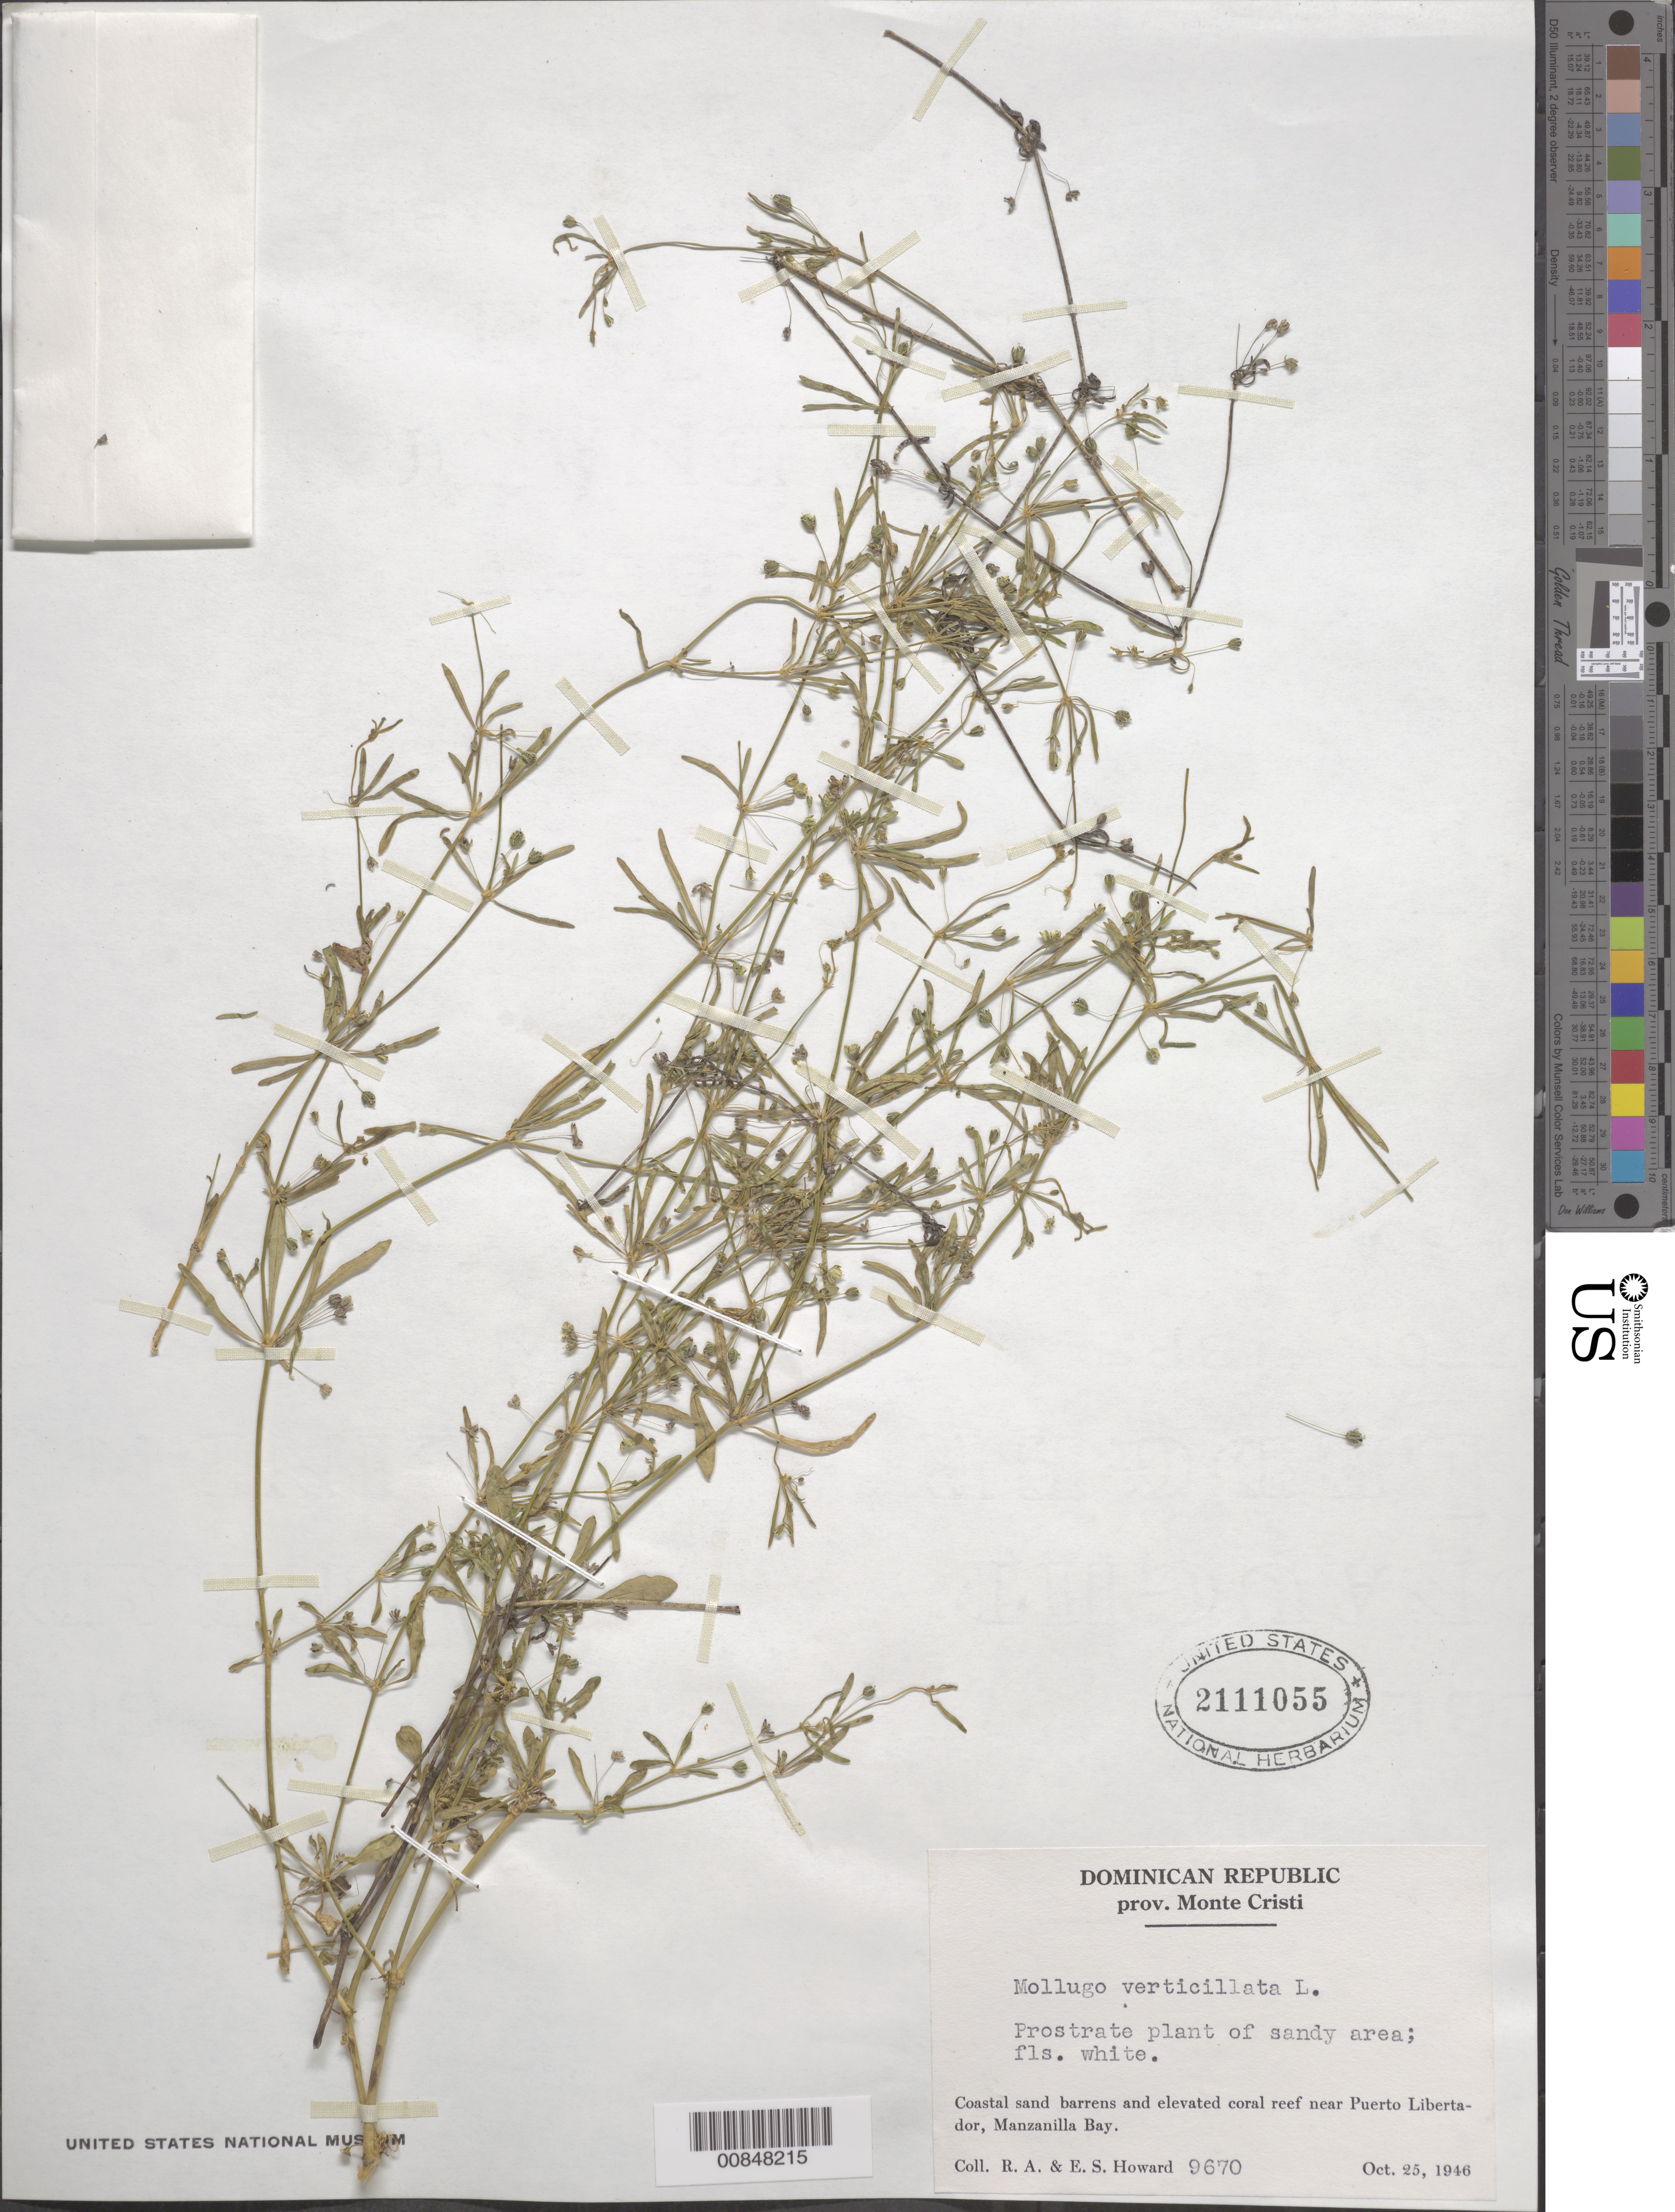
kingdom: Plantae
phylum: Tracheophyta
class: Magnoliopsida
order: Caryophyllales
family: Molluginaceae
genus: Mollugo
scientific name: Mollugo verticillata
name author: L.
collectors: R. A. Howard & E. S. Howard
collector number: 9670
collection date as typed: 25 Oct 1946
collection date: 1946-10-25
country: Dominican Republic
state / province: Monte Cristi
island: Hispaniola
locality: Near Puerto Libertador, Manzanilla Bay.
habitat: Sandy areas. Coastal sand barrens and elevated coral reef.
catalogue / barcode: US 2111055